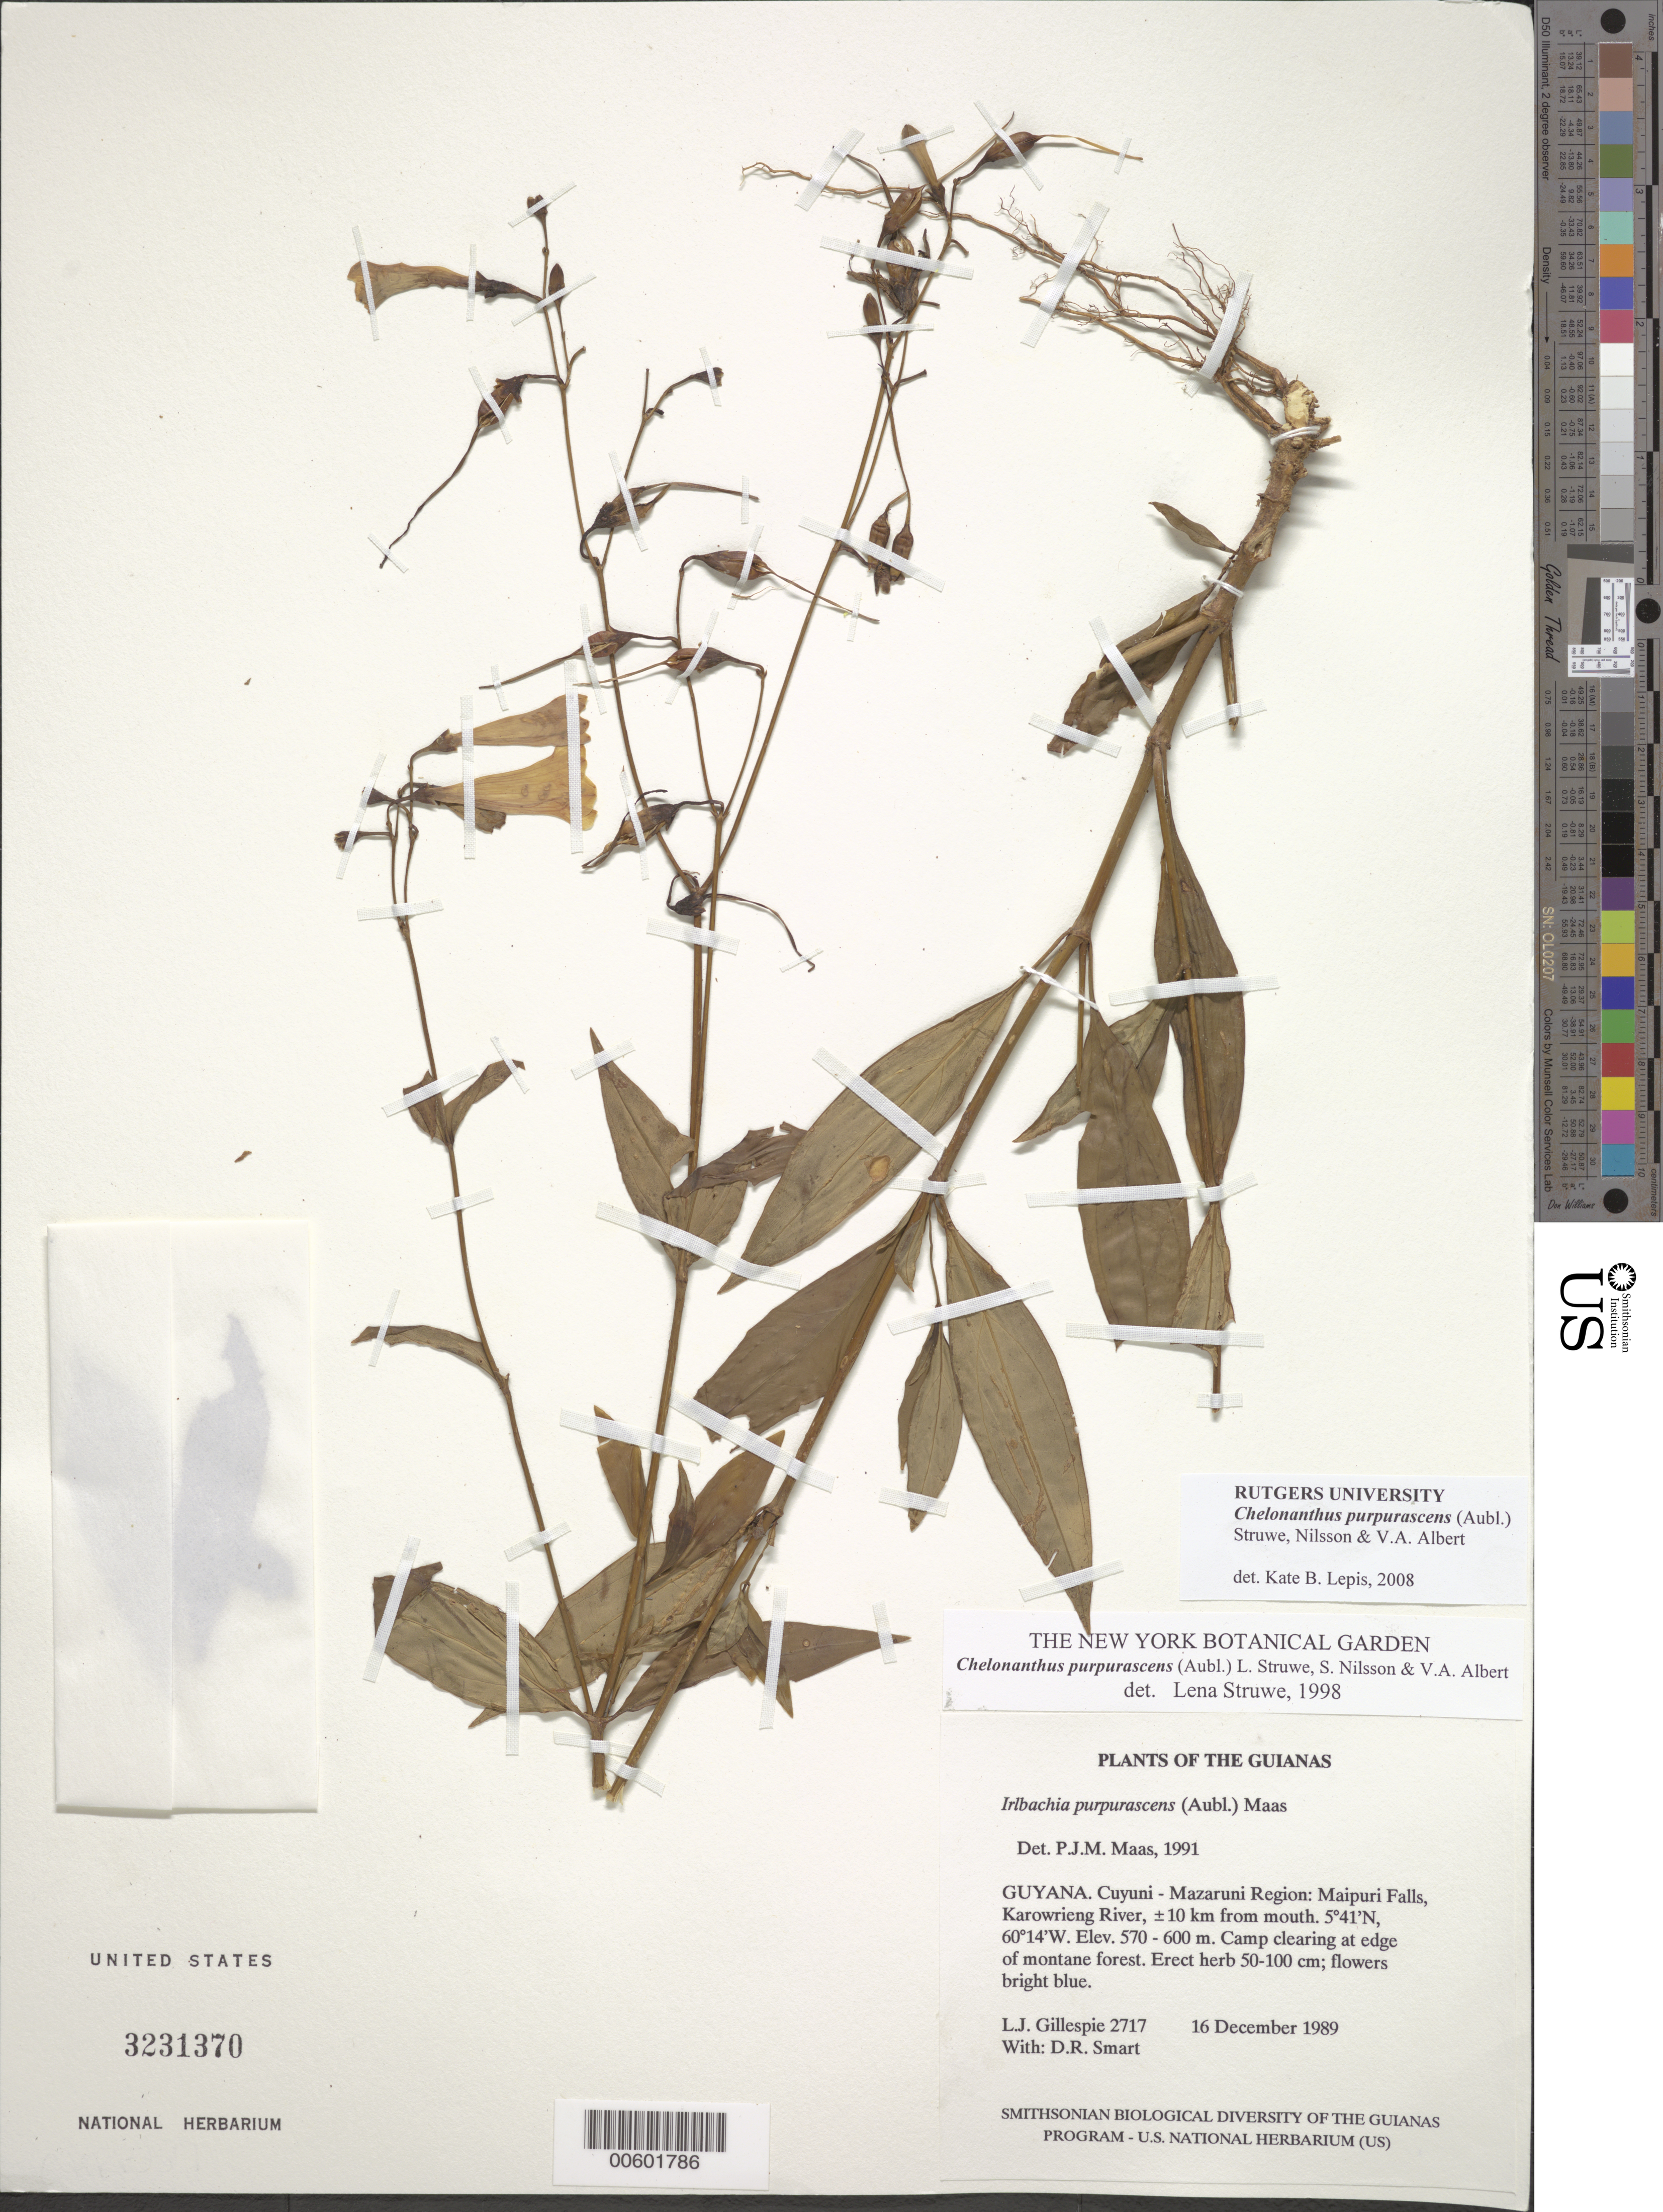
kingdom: Plantae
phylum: Tracheophyta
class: Magnoliopsida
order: Gentianales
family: Gentianaceae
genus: Irlbachia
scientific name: Irlbachia purpurascens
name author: (Aubl.) Maas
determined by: Maas, Paul J. M.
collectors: L. J. Gillespie & D. R. Smart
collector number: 2717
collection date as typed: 16 December 1989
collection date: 1989-12-16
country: Guyana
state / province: Cuyuni-Mazaruni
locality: Maipuri Falls, Karowrieng River, ±10 km from mouth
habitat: Camp clearing at edge of montane forest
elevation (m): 570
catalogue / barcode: US 3231370